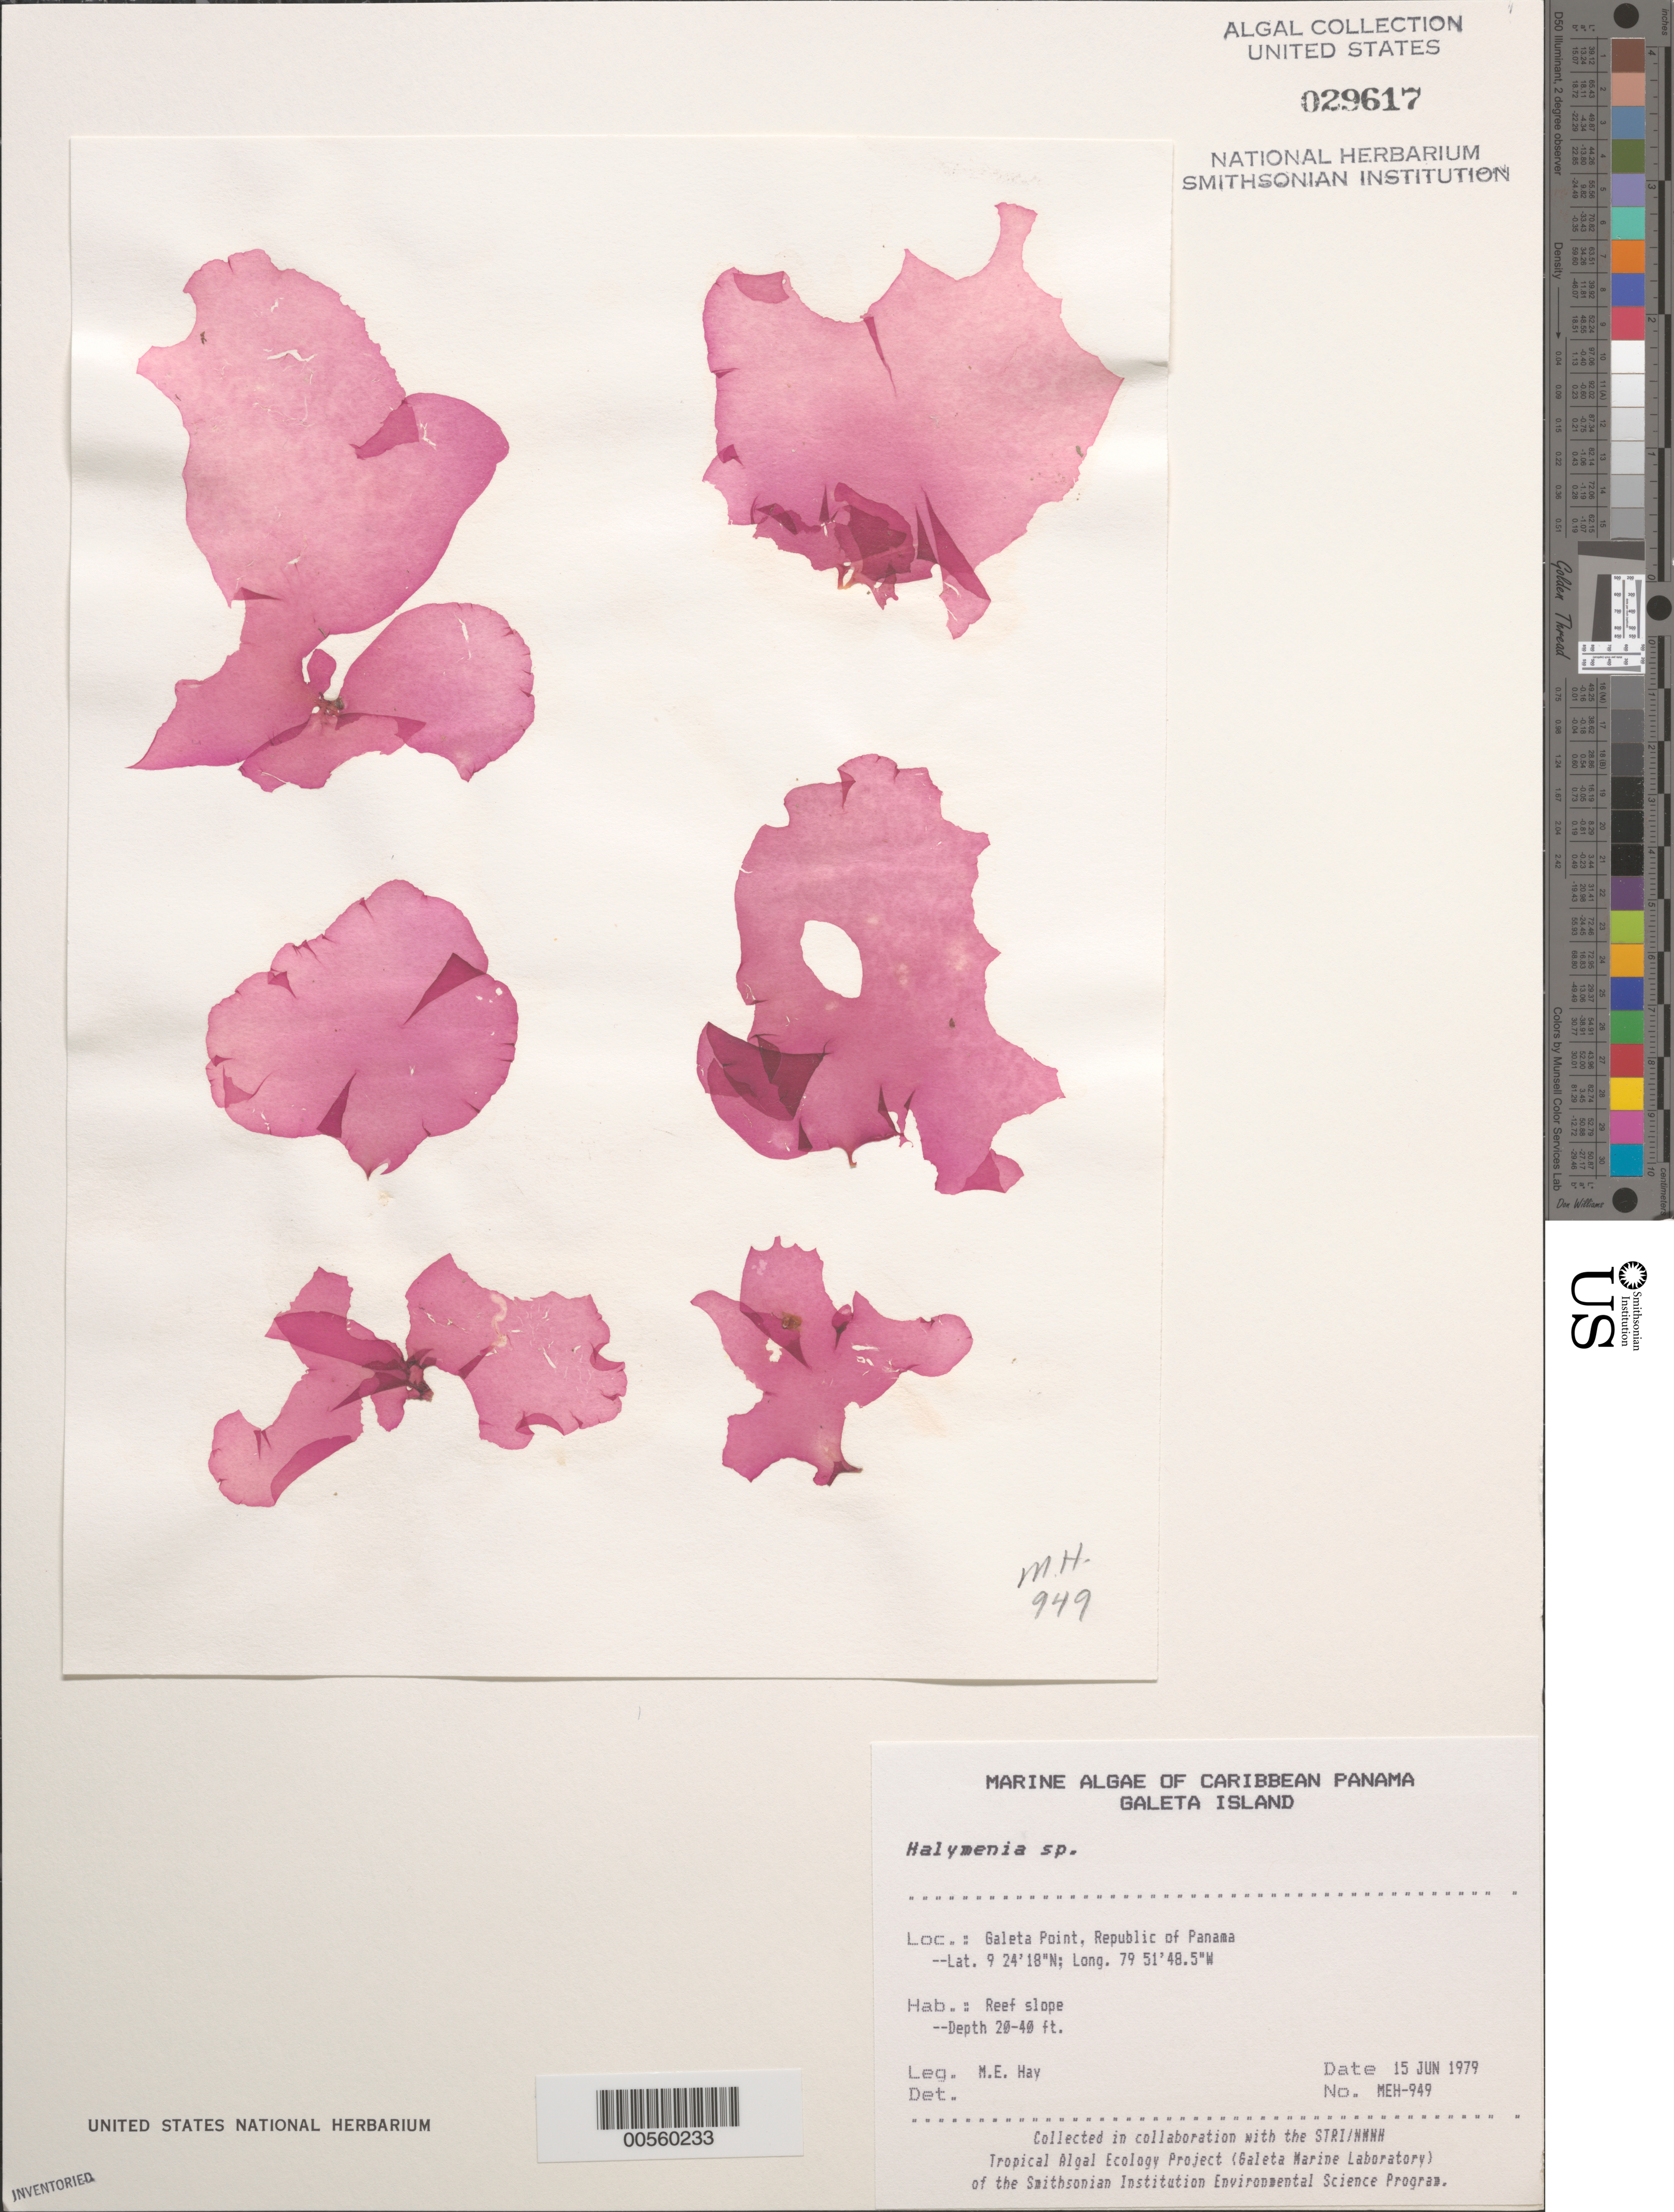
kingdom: Plantae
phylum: Rhodophyta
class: Florideophyceae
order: Halymeniales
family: Halymeniaceae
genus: Halymenia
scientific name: Halymenia sp.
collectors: M. E. Hay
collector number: MEH-949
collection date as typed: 15 Jun 1979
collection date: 1979-06-15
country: Panama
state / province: Colón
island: Galeta Island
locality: Galeta Point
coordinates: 9 24' 18" N, 79 51' 48.5" W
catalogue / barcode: US 29617